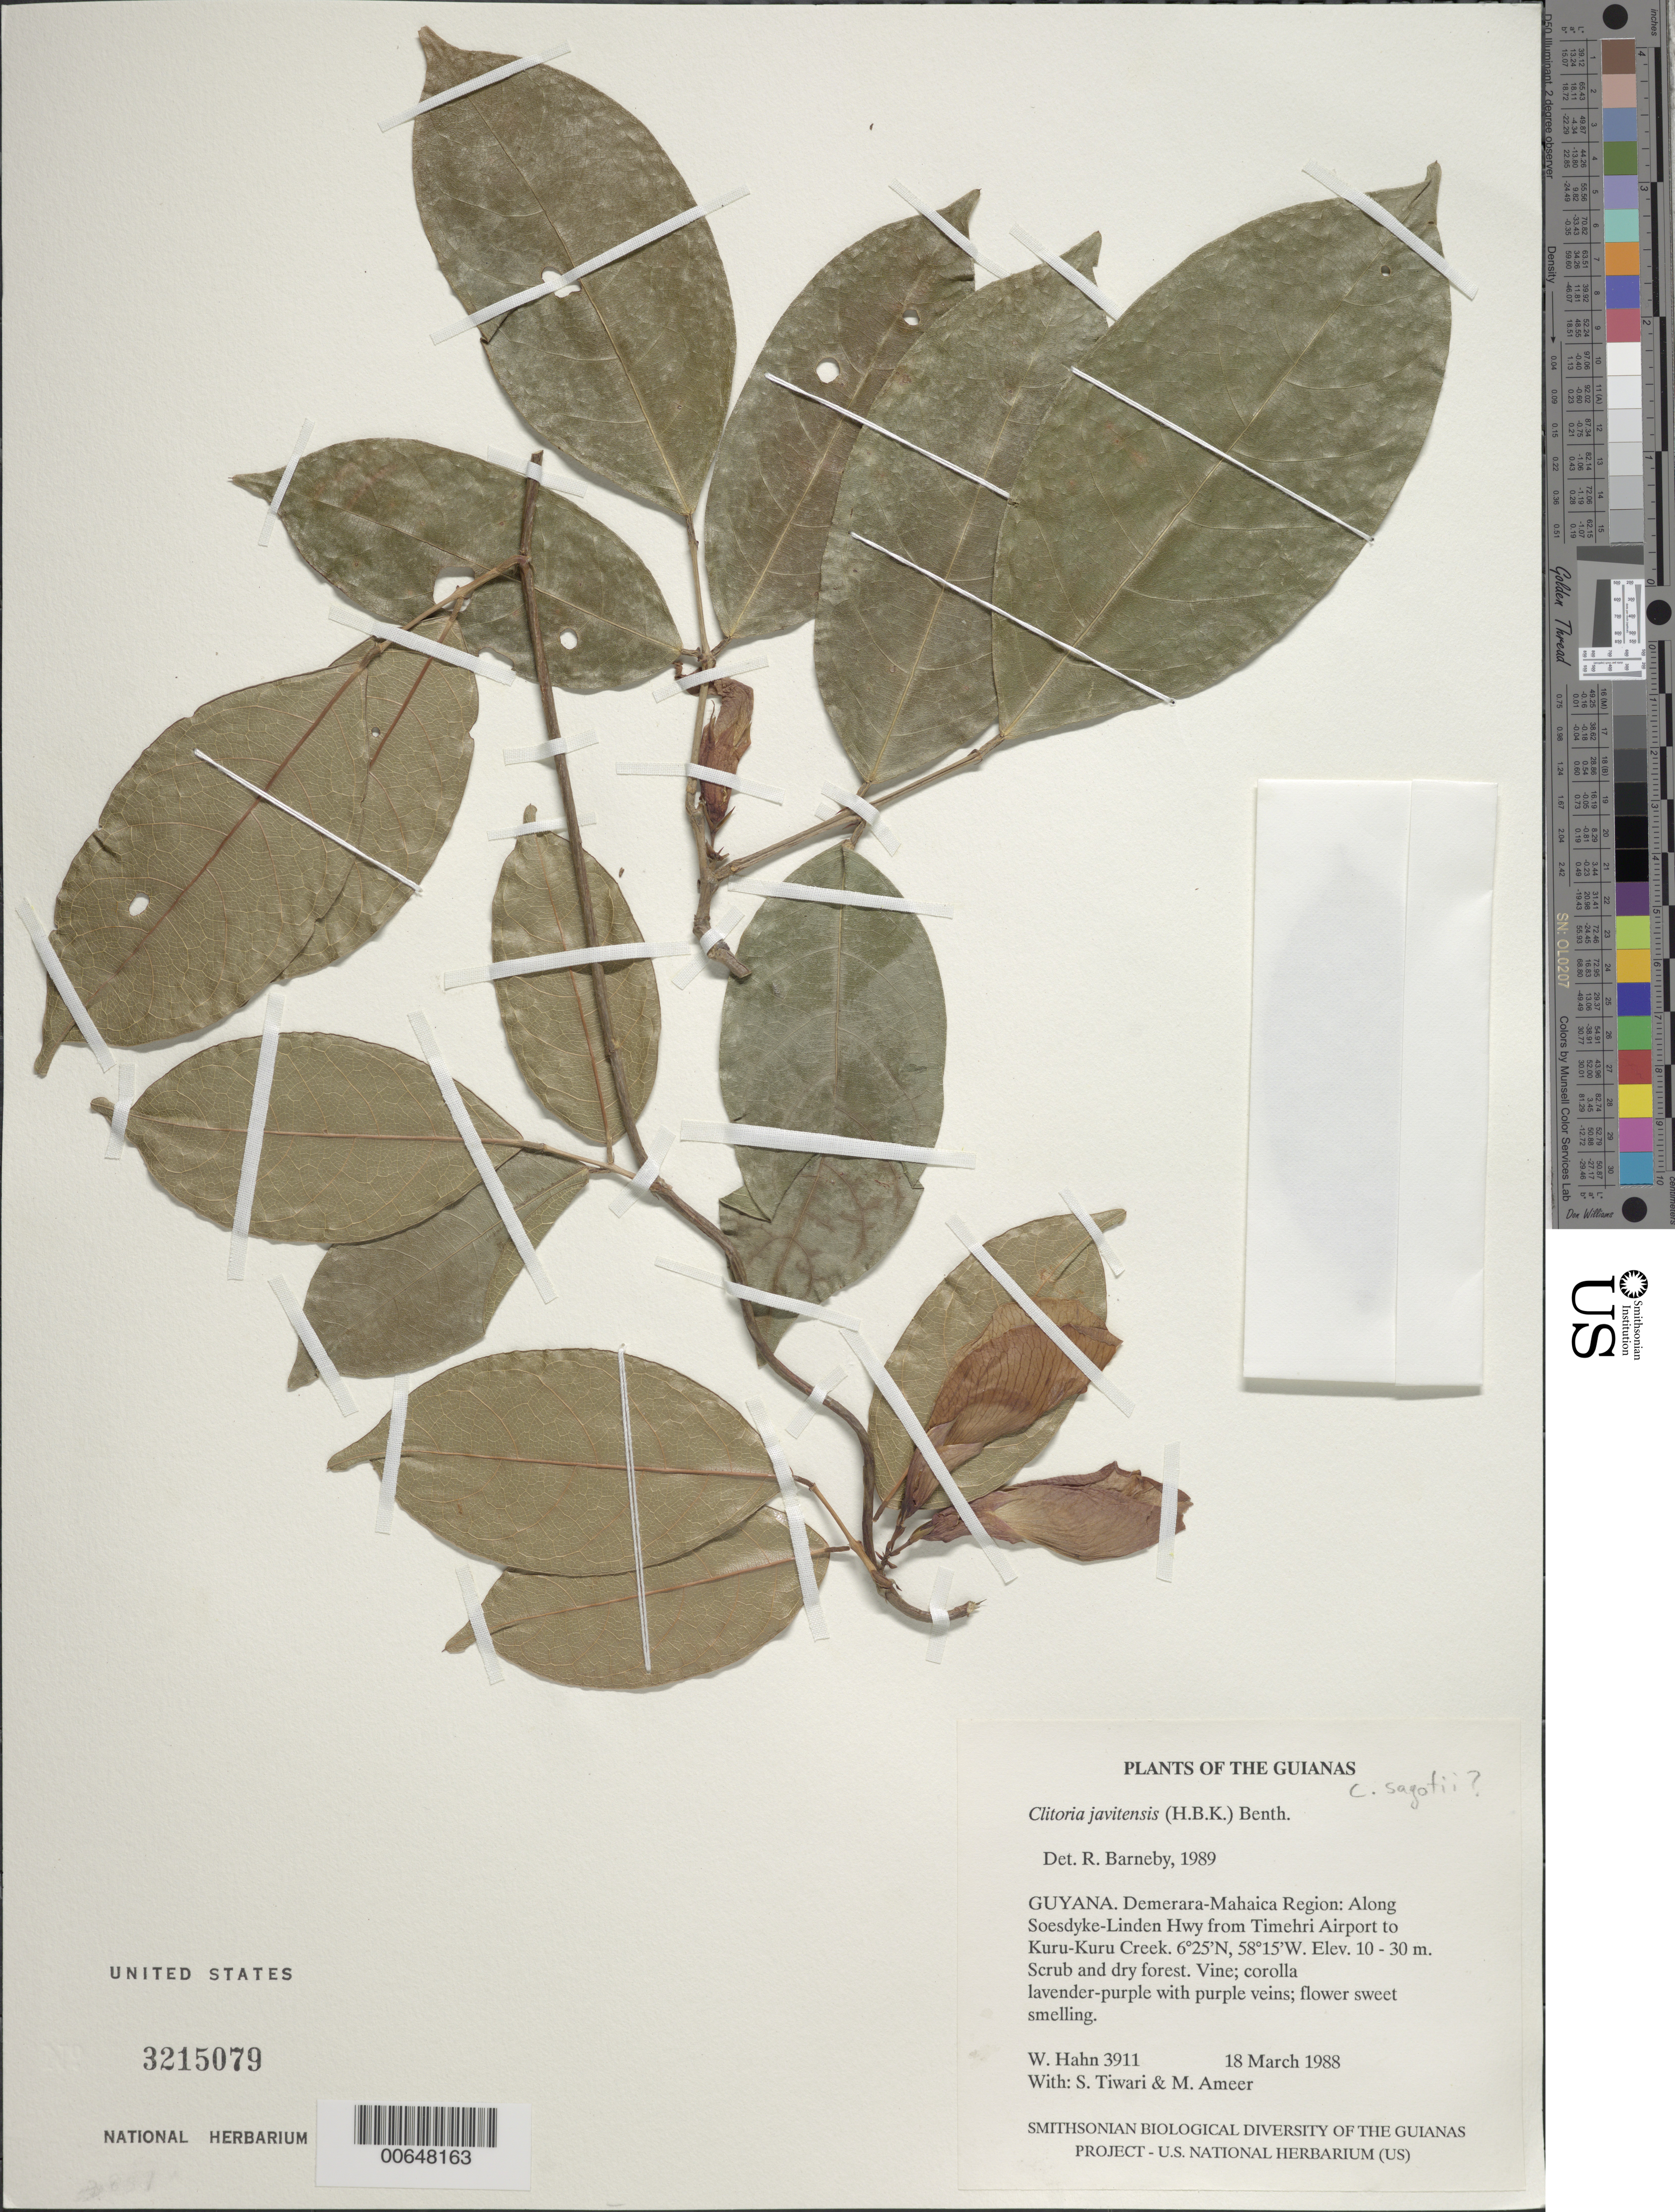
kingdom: Plantae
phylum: Tracheophyta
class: Magnoliopsida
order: Fabales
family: Fabaceae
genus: Clitoria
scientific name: Clitoria sagotii var. sagotii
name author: Fantz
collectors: W. Hahn, S. Tiwari & M. Ameer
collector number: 3911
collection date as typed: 18 March 1988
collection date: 1988-03-18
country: Guyana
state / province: Demerara-Mahaica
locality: Along Soesdyke-Linden Hwy from Timehri Airport to Kuru-Kuru Creek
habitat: Scrub and dry forest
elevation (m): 10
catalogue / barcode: US 3215079